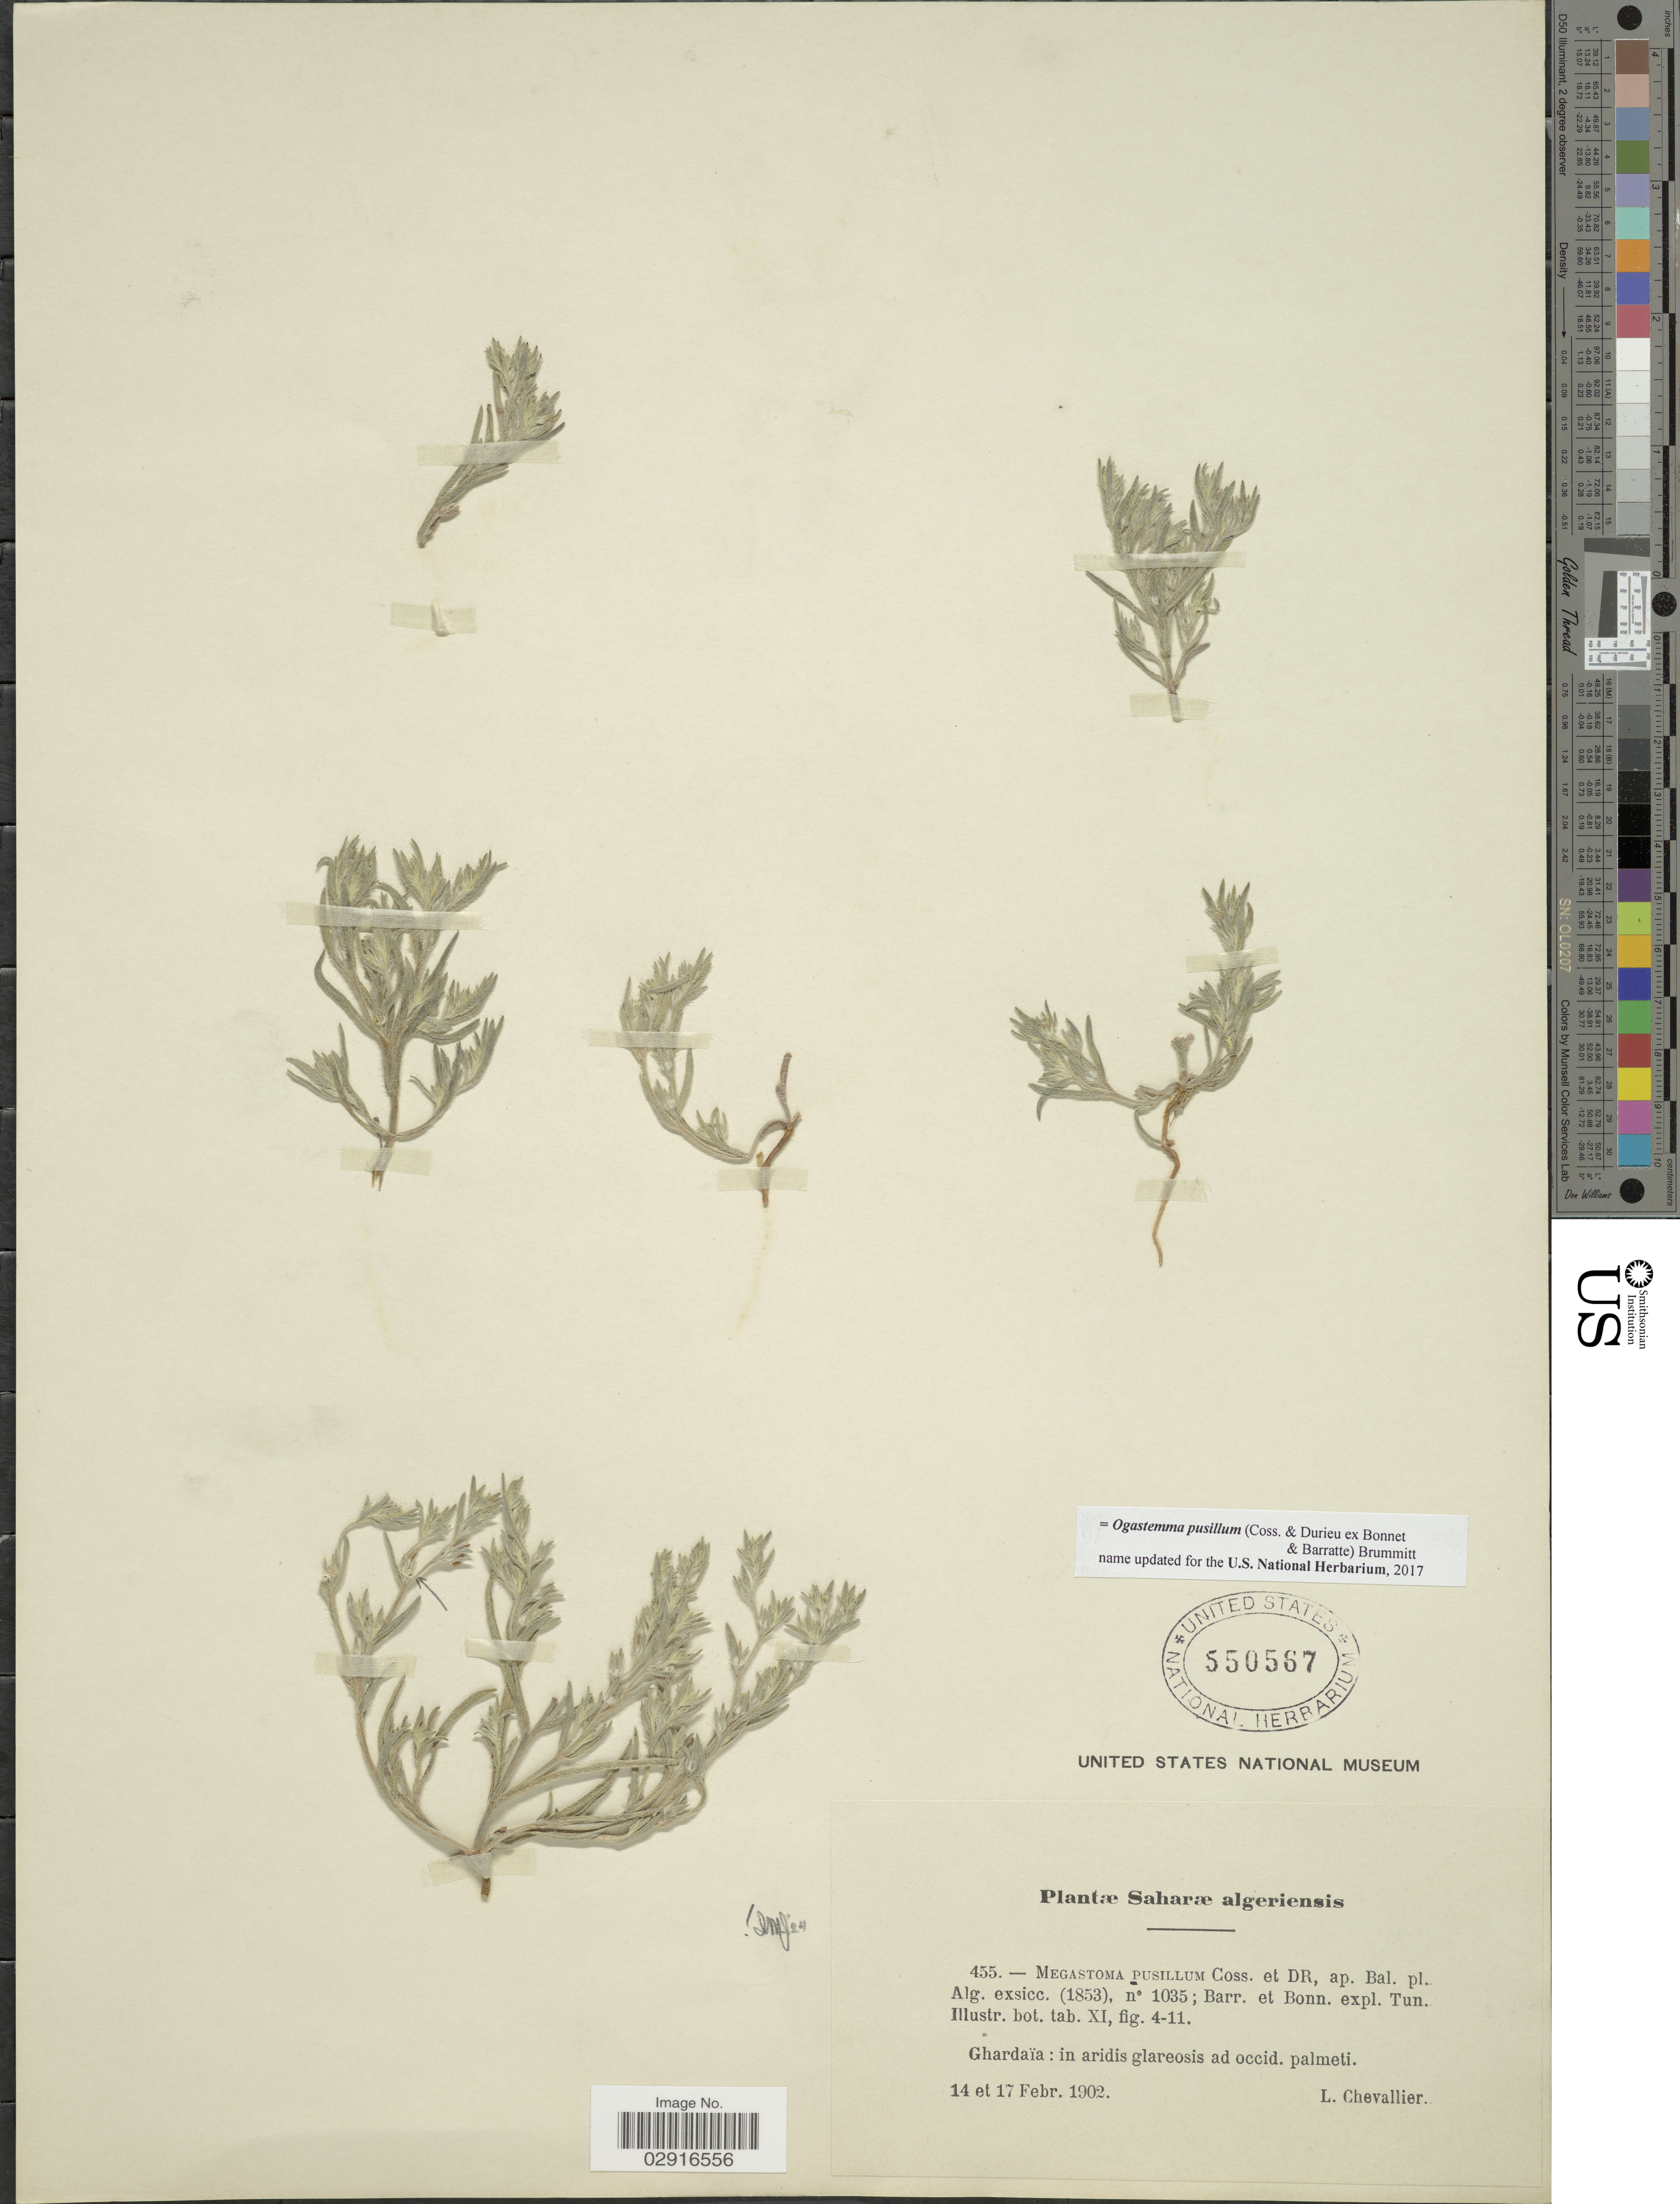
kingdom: Plantae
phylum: Tracheophyta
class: Magnoliopsida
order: Boraginales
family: Boraginaceae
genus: Ogastemma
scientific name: Ogastemma pusillum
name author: (Coss. & Durieu ex Bonnet & Barratte) Brummitt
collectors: L. Chevallier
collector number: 455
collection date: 1902-02-14/1902-02-17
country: Algeria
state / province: Ghardaïa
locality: Saharæ algeriensis. In aridis glareosis ad occid. palmeti.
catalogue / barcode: US 550567